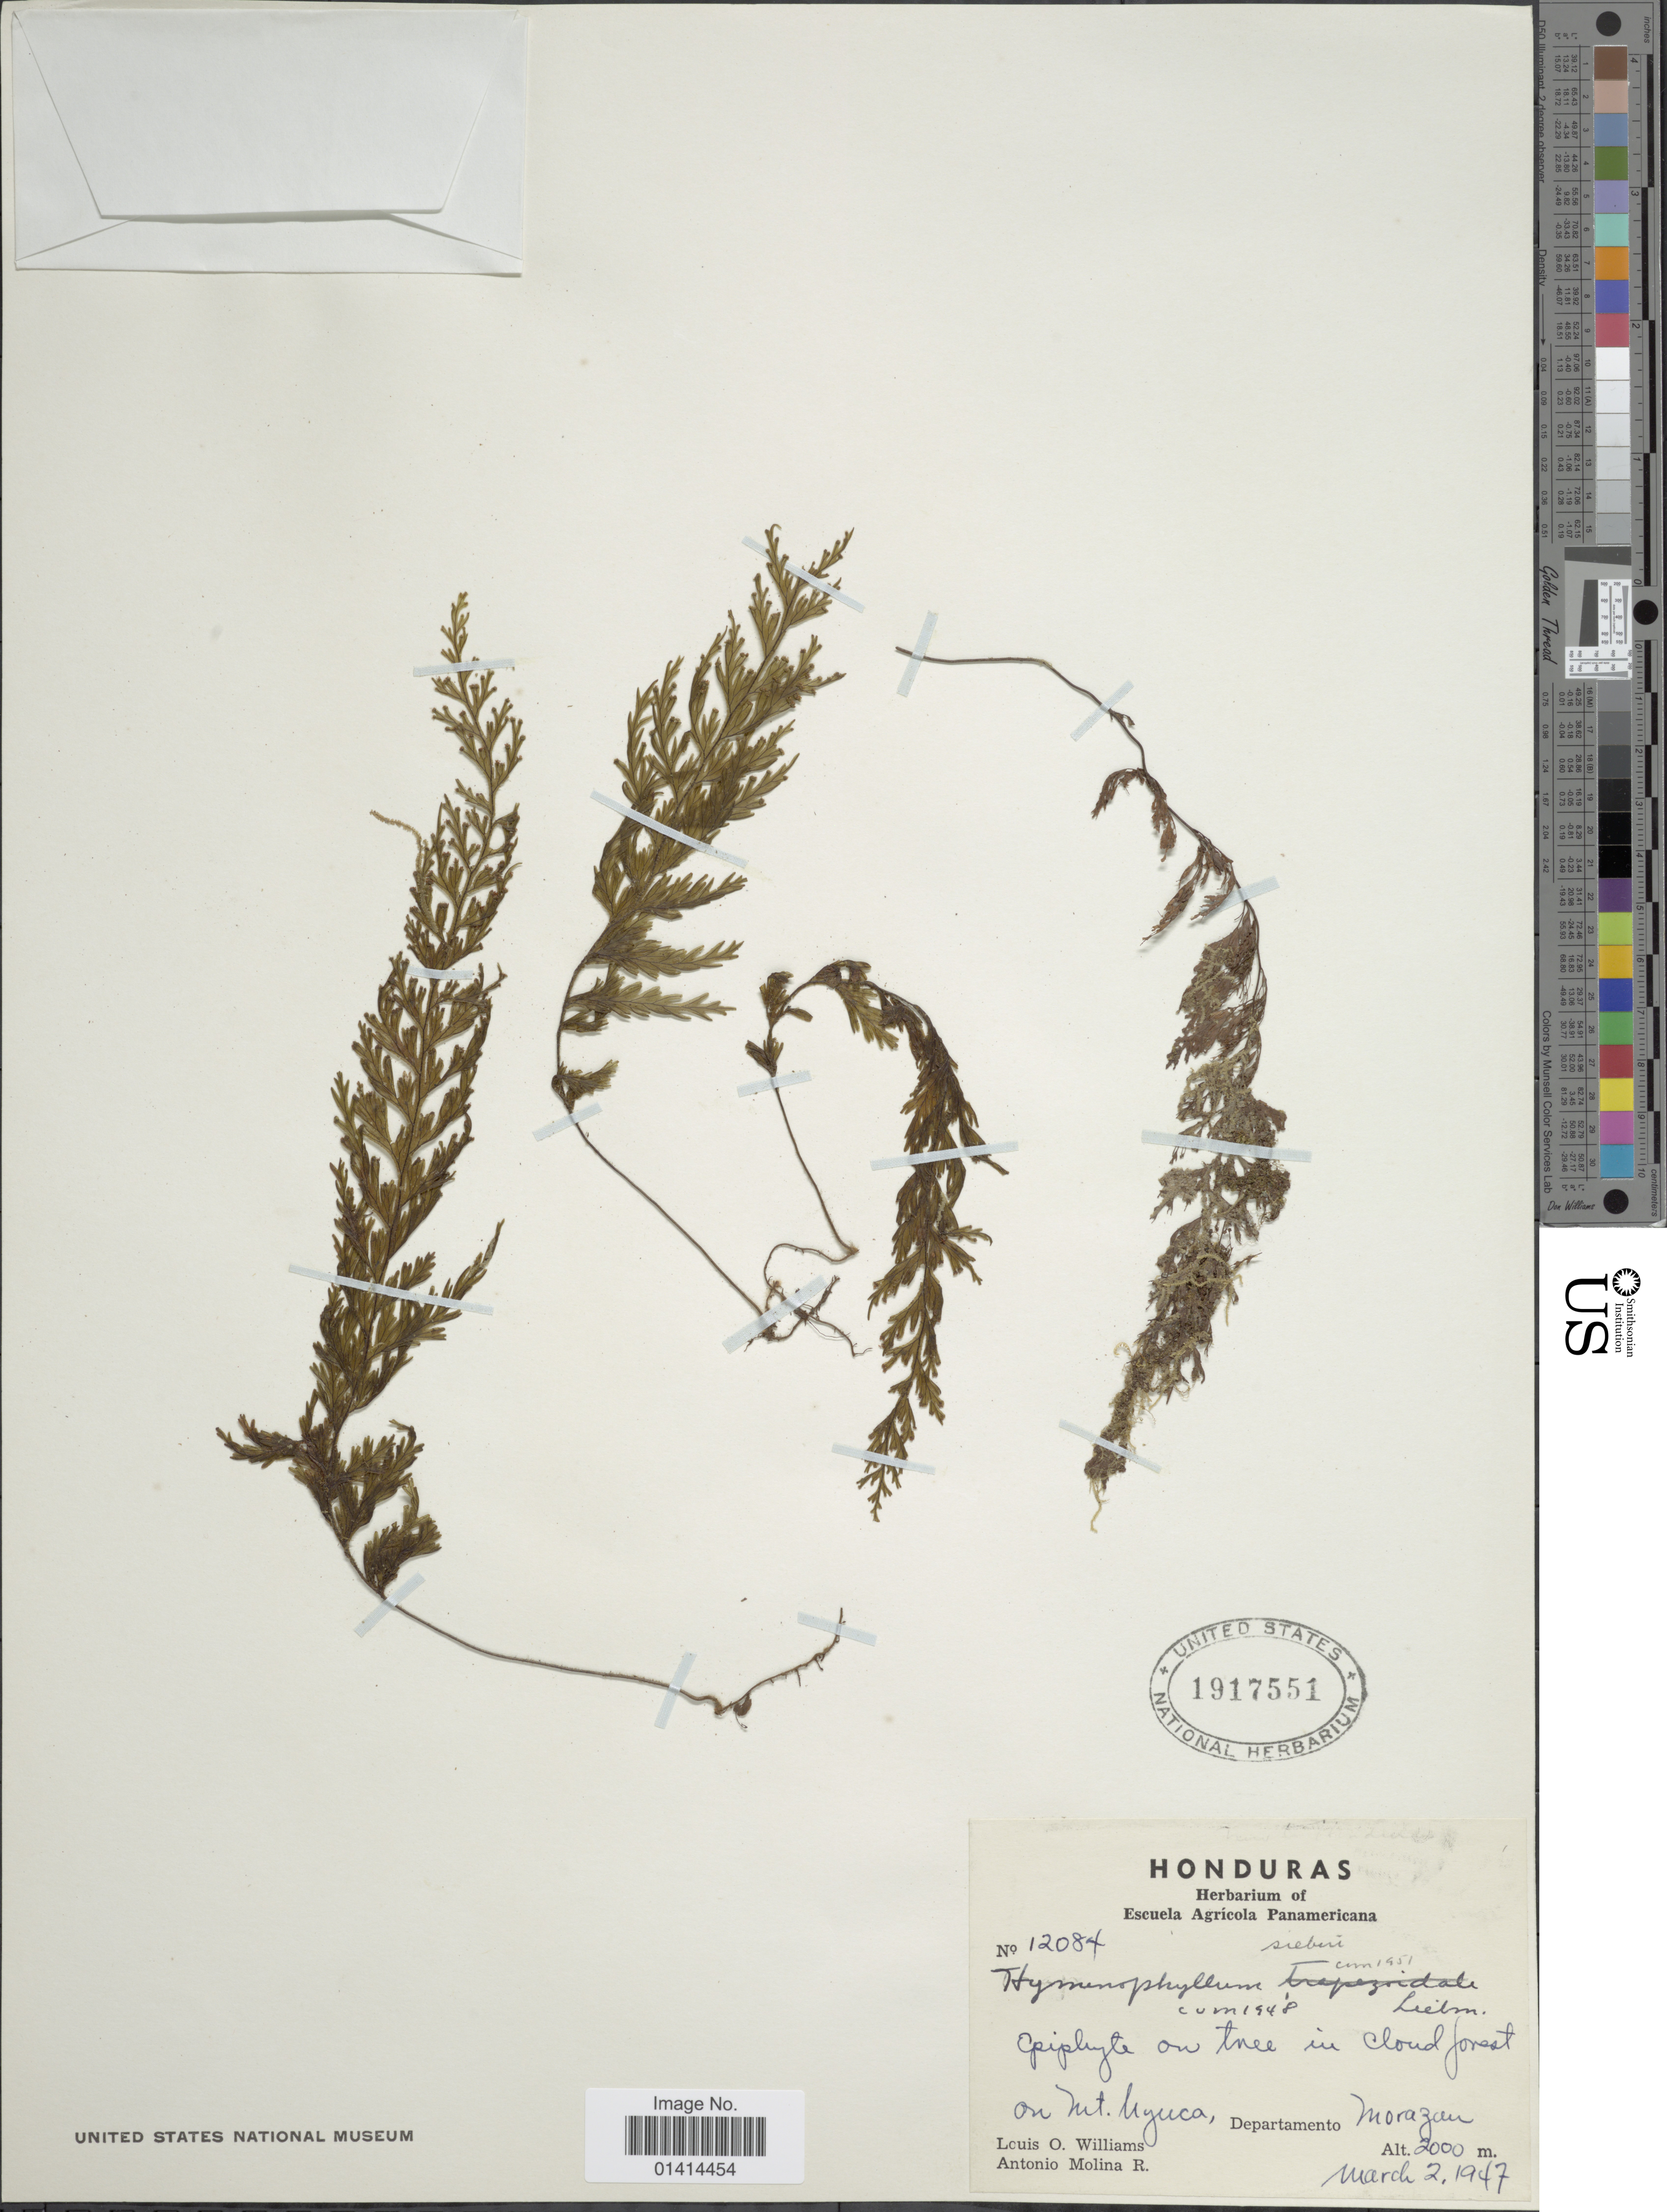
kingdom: Plantae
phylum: Tracheophyta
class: Polypodiopsida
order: Hymenophyllales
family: Hymenophyllaceae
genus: Hymenophyllum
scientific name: Hymenophyllum sieberi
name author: (C. Presl) Bosch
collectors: L. O. Williams & A. Molina R.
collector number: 12084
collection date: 1947-03-02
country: Honduras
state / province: Fco. Morazán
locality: In cloud forest on Mt Uyuca, Dept Morazán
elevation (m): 2000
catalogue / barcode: US 1917551